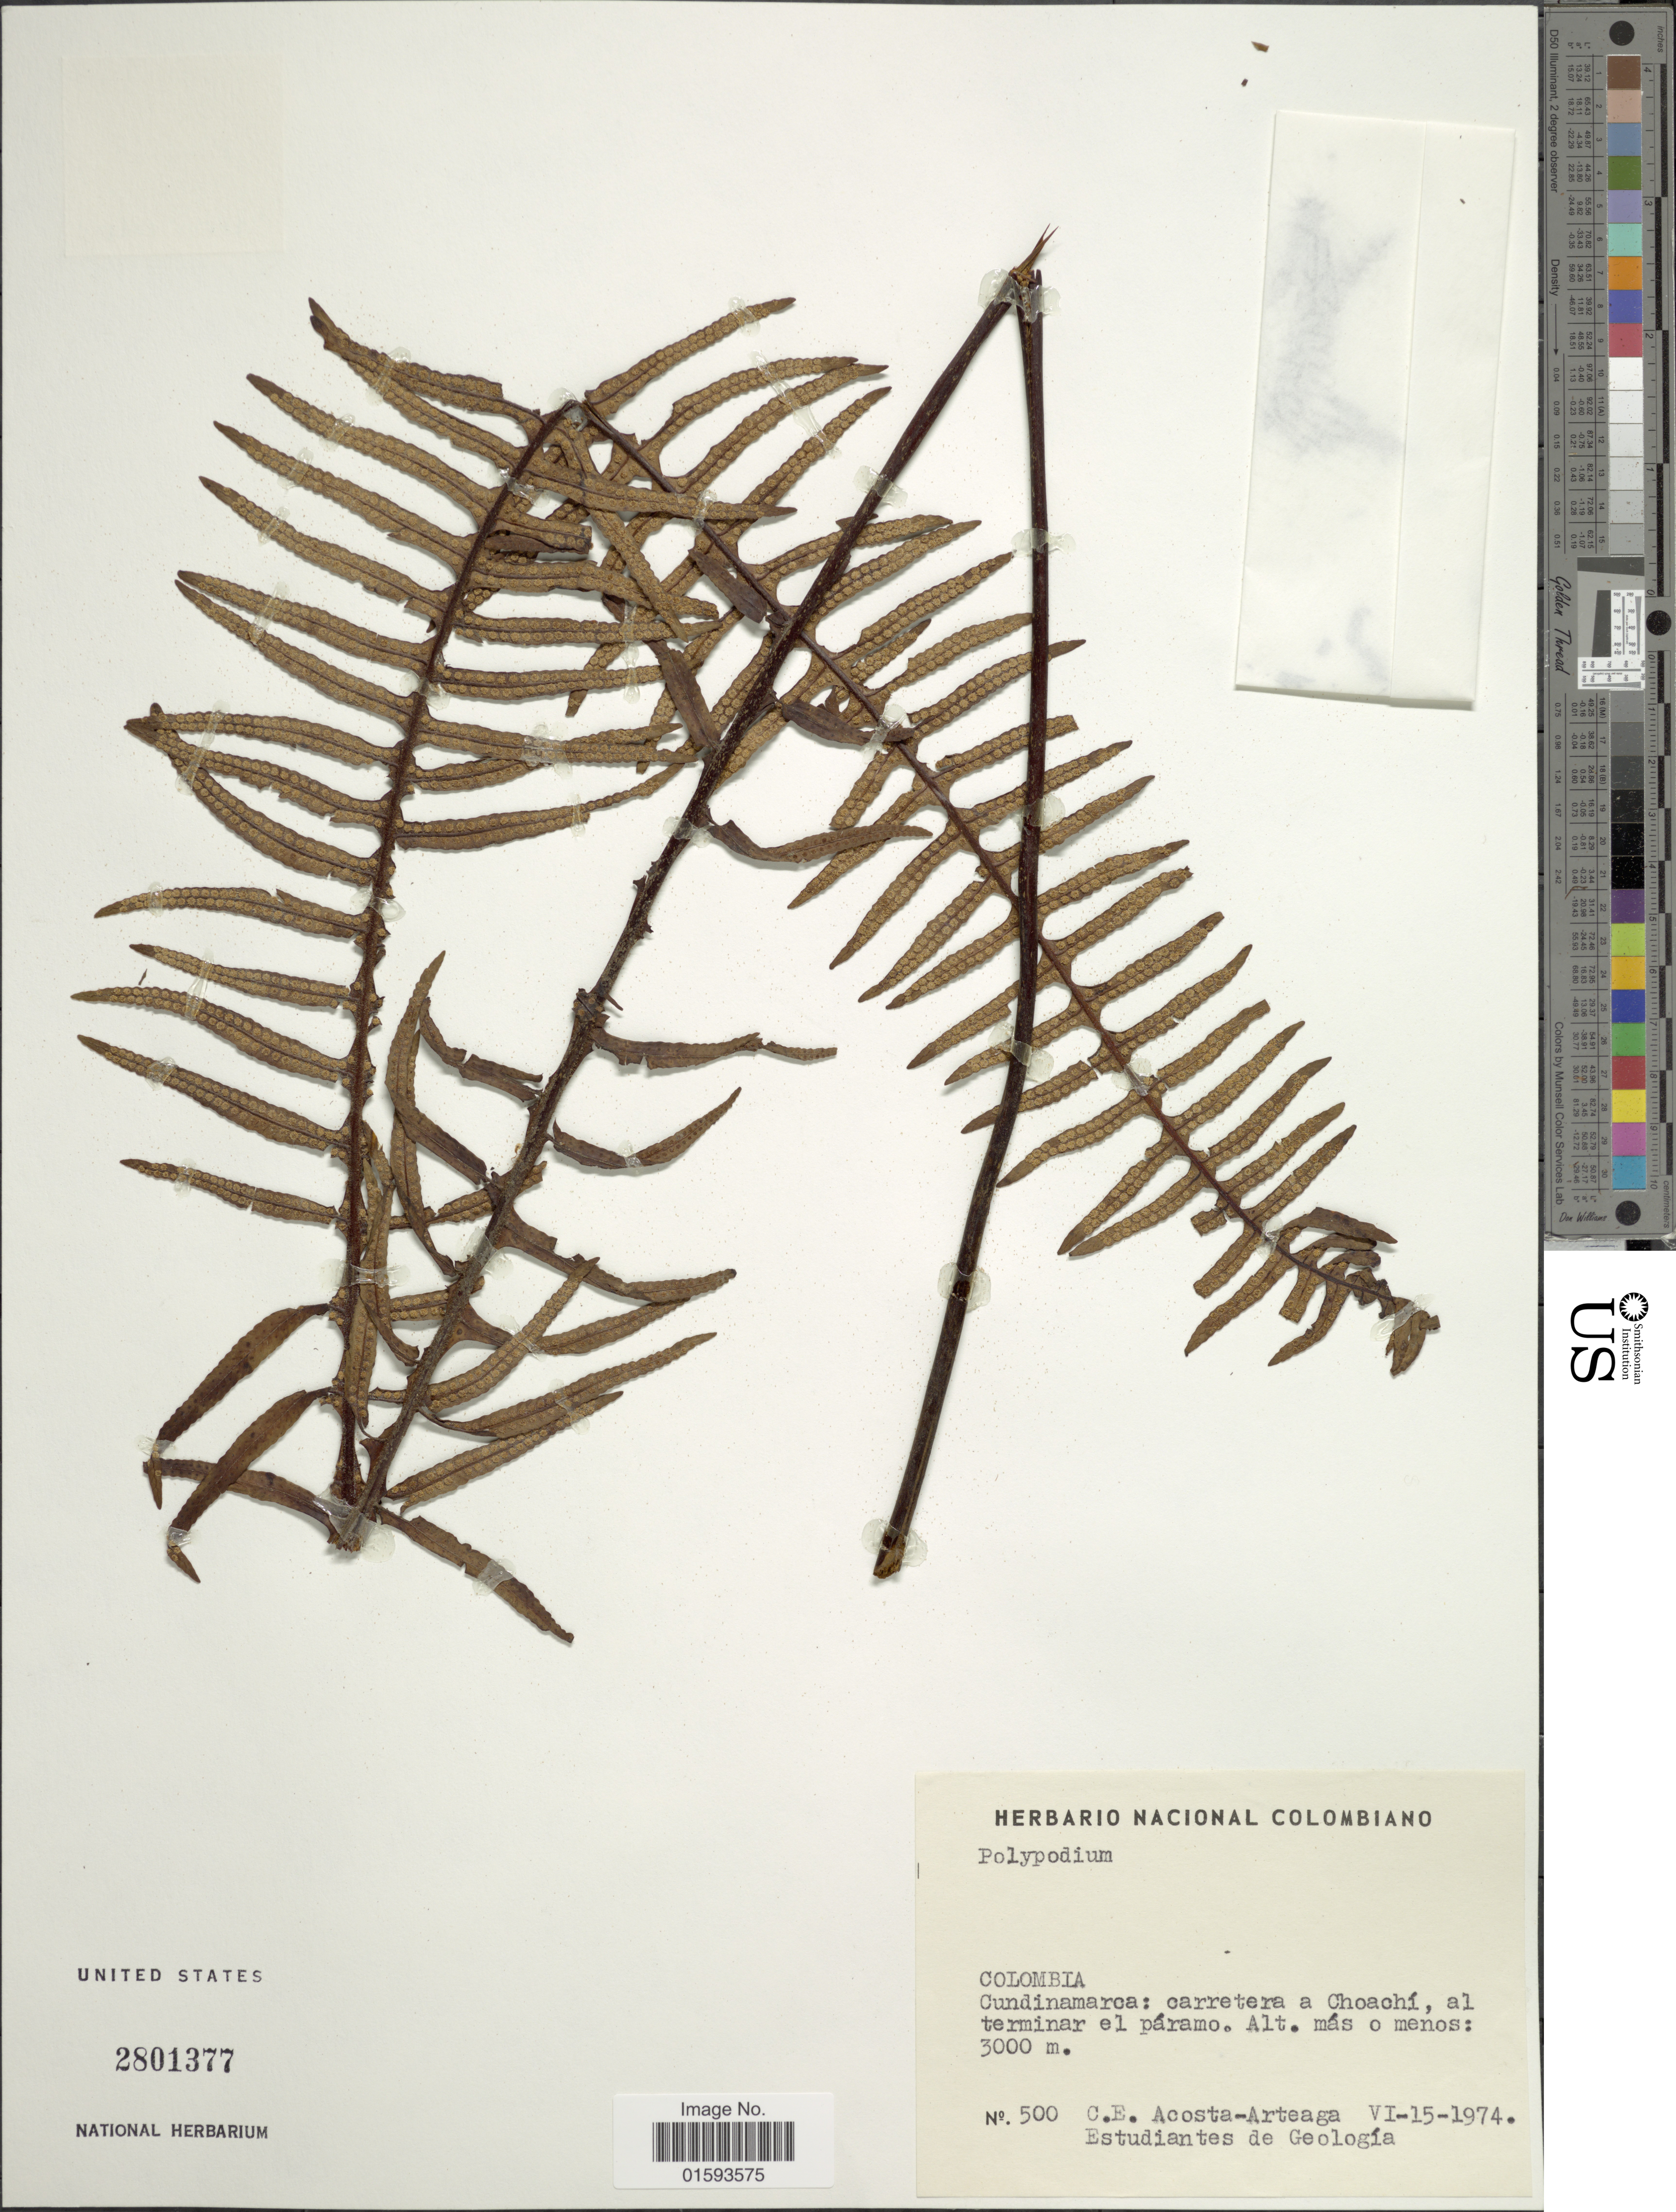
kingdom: Plantae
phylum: Tracheophyta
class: Polypodiopsida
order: Polypodiales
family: Polypodiaceae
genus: Pecluma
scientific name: Pecluma divaricata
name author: (E. Fourn.) Mickel & Beitel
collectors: C. E. Acosta-Arteaga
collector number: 500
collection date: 1974-06-15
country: Colombia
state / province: Cundinamarca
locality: Carretera a Choachi, al terminar el paramo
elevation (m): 3000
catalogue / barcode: US 2801377